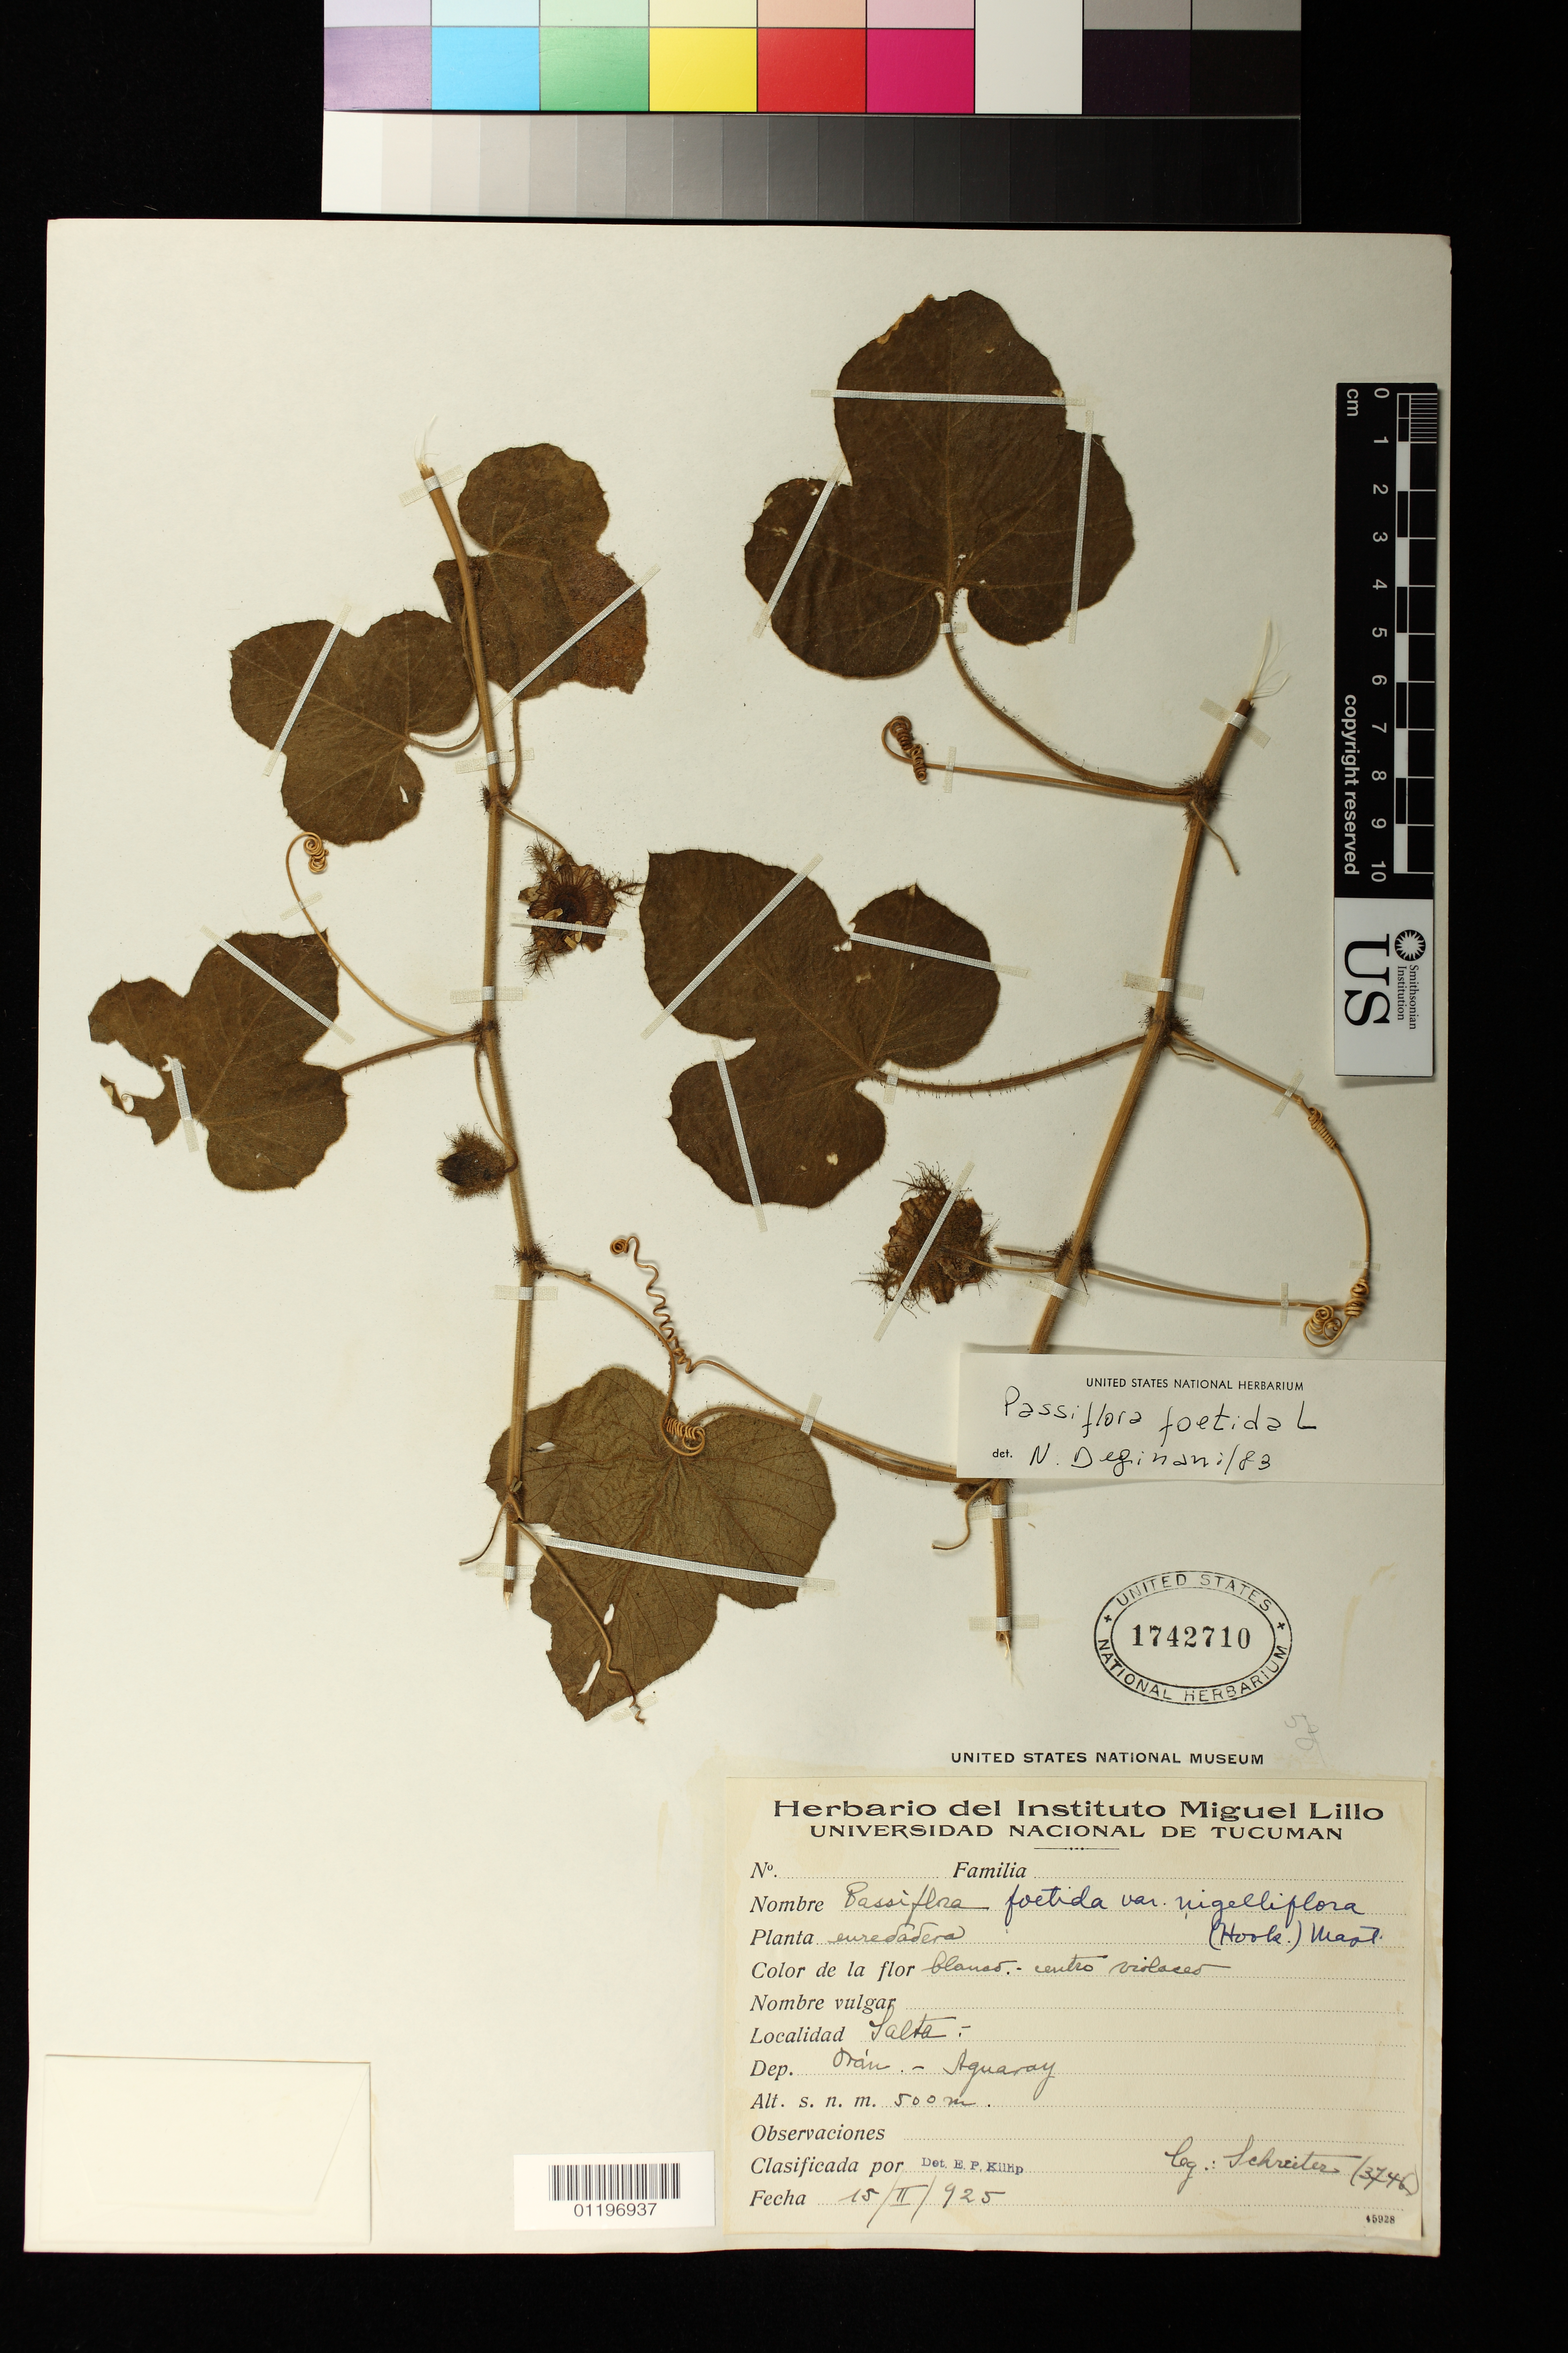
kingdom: Plantae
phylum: Tracheophyta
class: Magnoliopsida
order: Malpighiales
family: Passifloraceae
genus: Passiflora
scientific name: Passiflora foetida var. nigelliflora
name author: (Hook.) Mast.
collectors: -. Schreiter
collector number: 3746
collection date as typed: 15 Feb 1925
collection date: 1925-02-15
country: Argentina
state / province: Salta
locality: Salta: trans. - Aguaray.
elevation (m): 500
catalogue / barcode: US 1742710